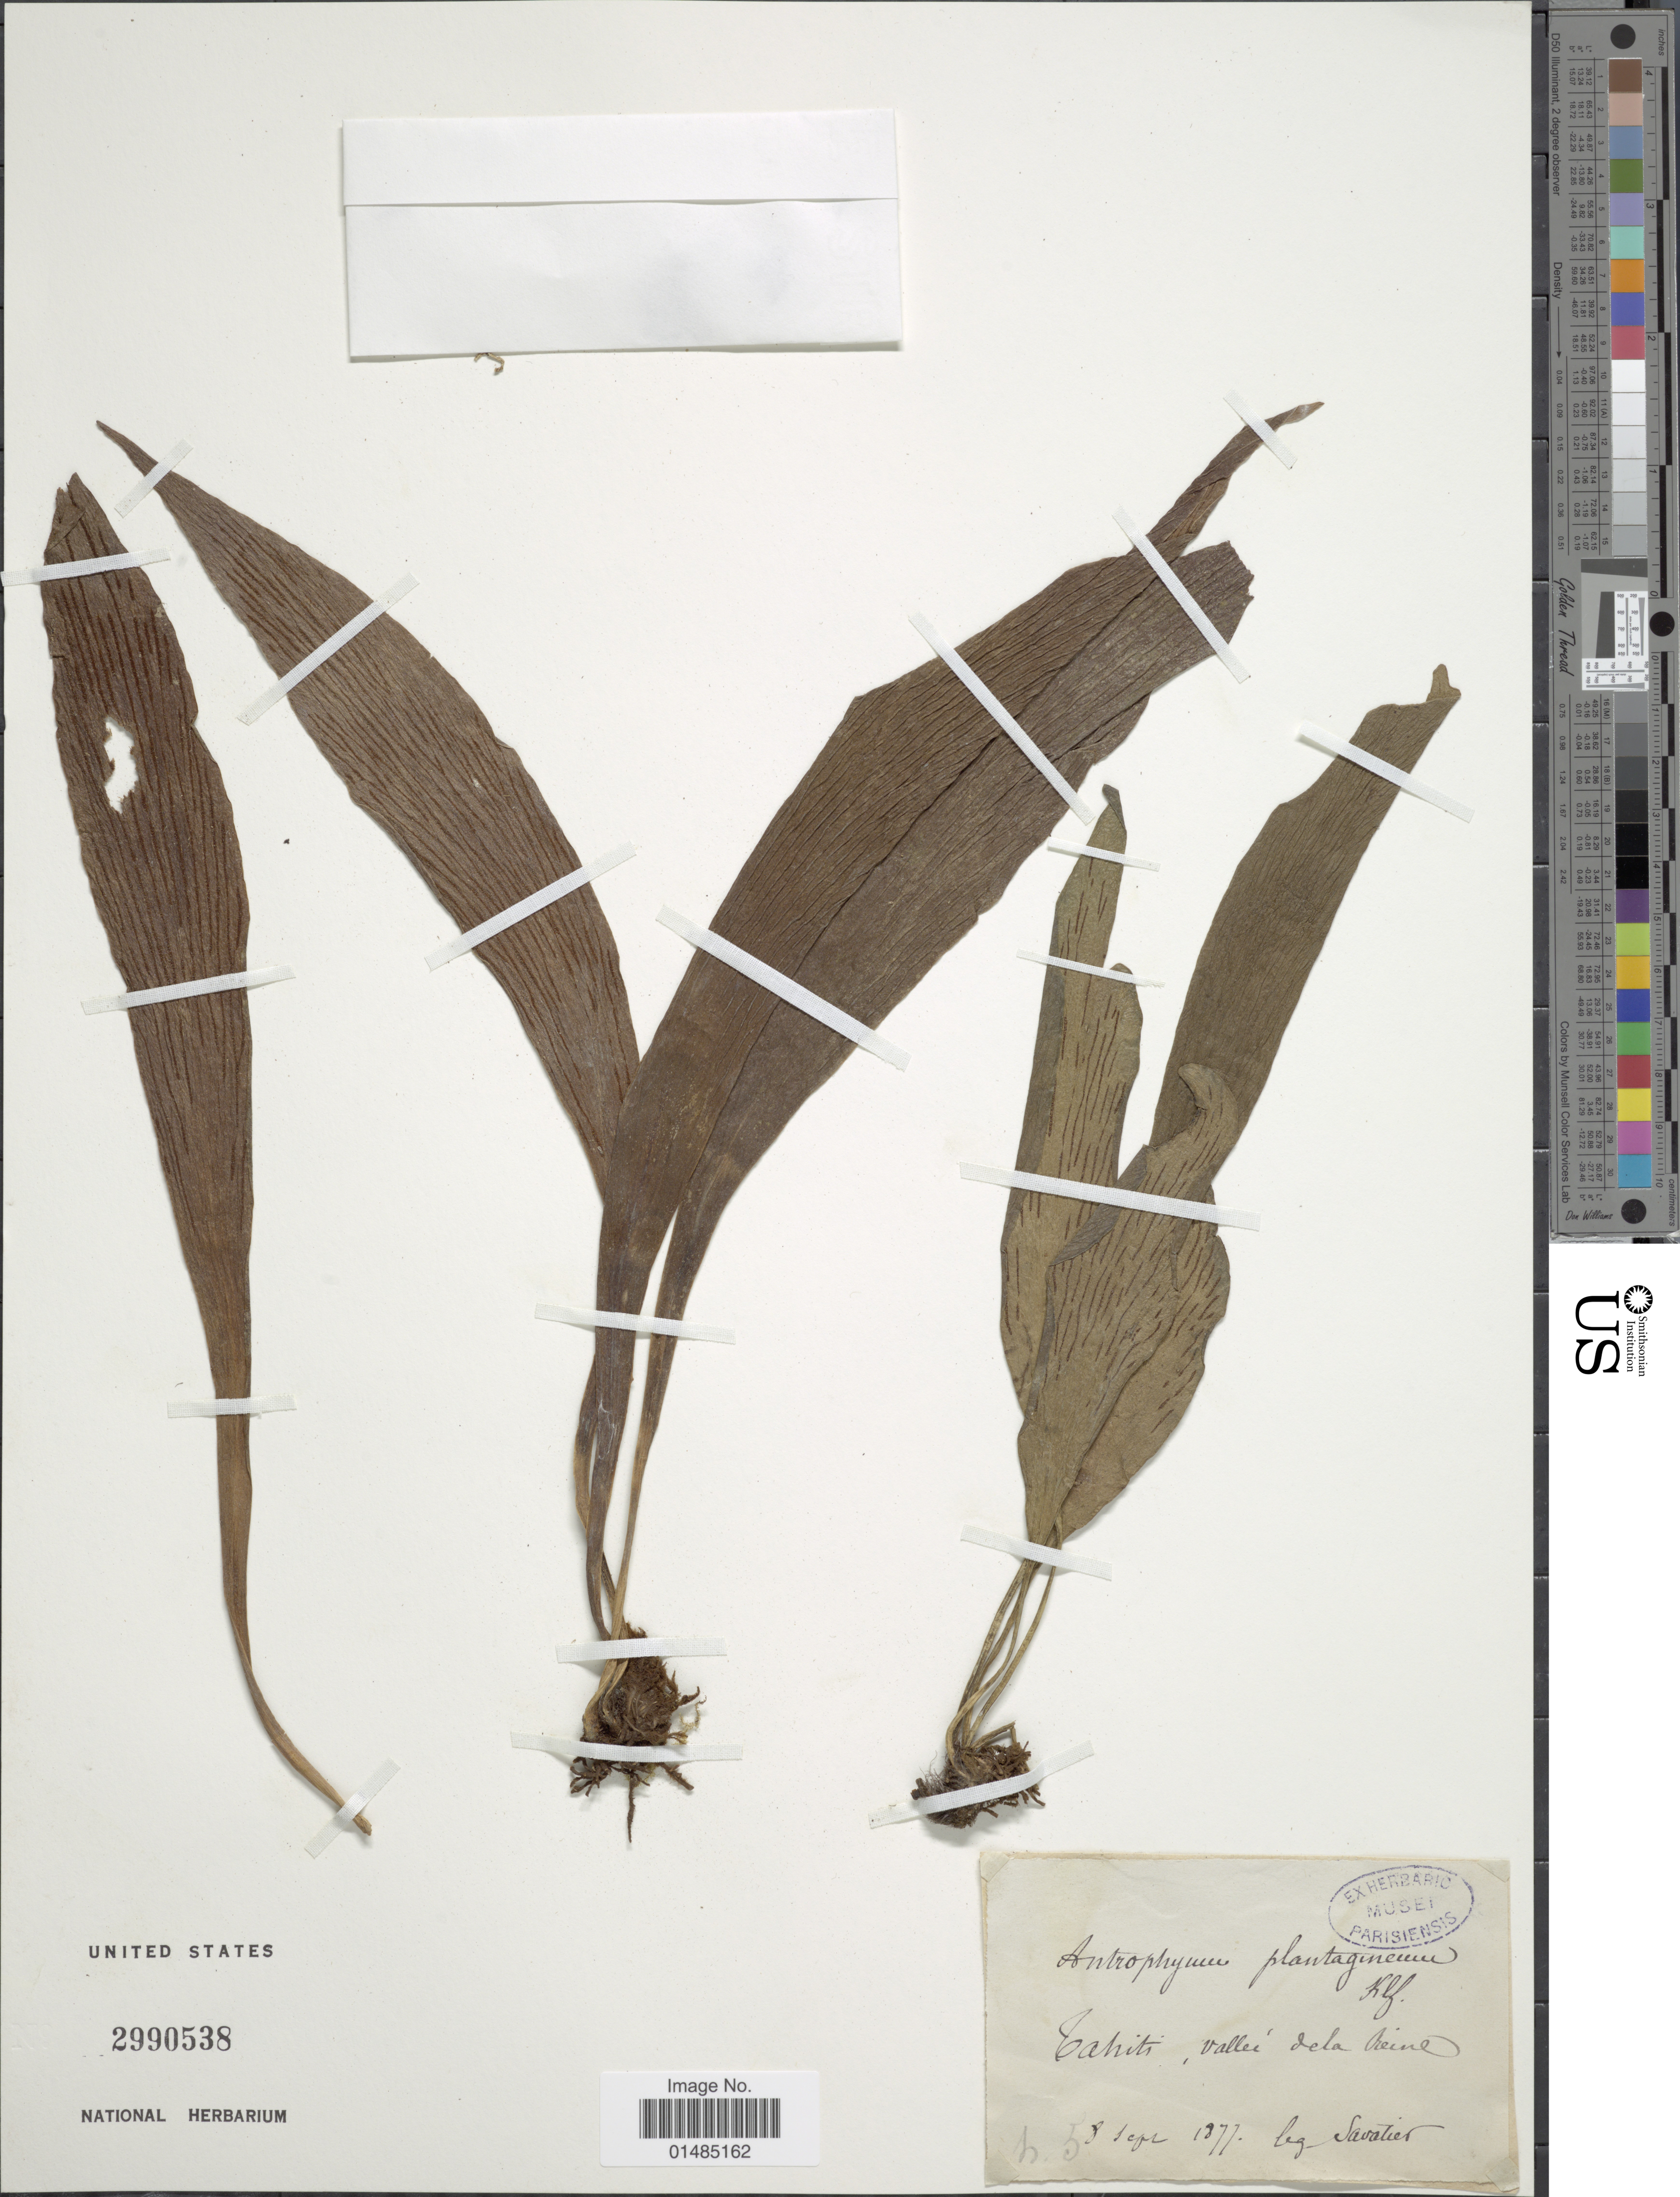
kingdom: Plantae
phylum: Tracheophyta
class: Polypodiopsida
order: Polypodiales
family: Pteridaceae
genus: Antrophyum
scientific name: Antrophyum reticulatum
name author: (G. Forst.) Kaulf.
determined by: Florence, J.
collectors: Savatier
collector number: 5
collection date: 1877-09-08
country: French Polynesia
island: Tahiti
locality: Tahiti, Vallei dela Reine [interpreted]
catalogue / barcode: US 2990538